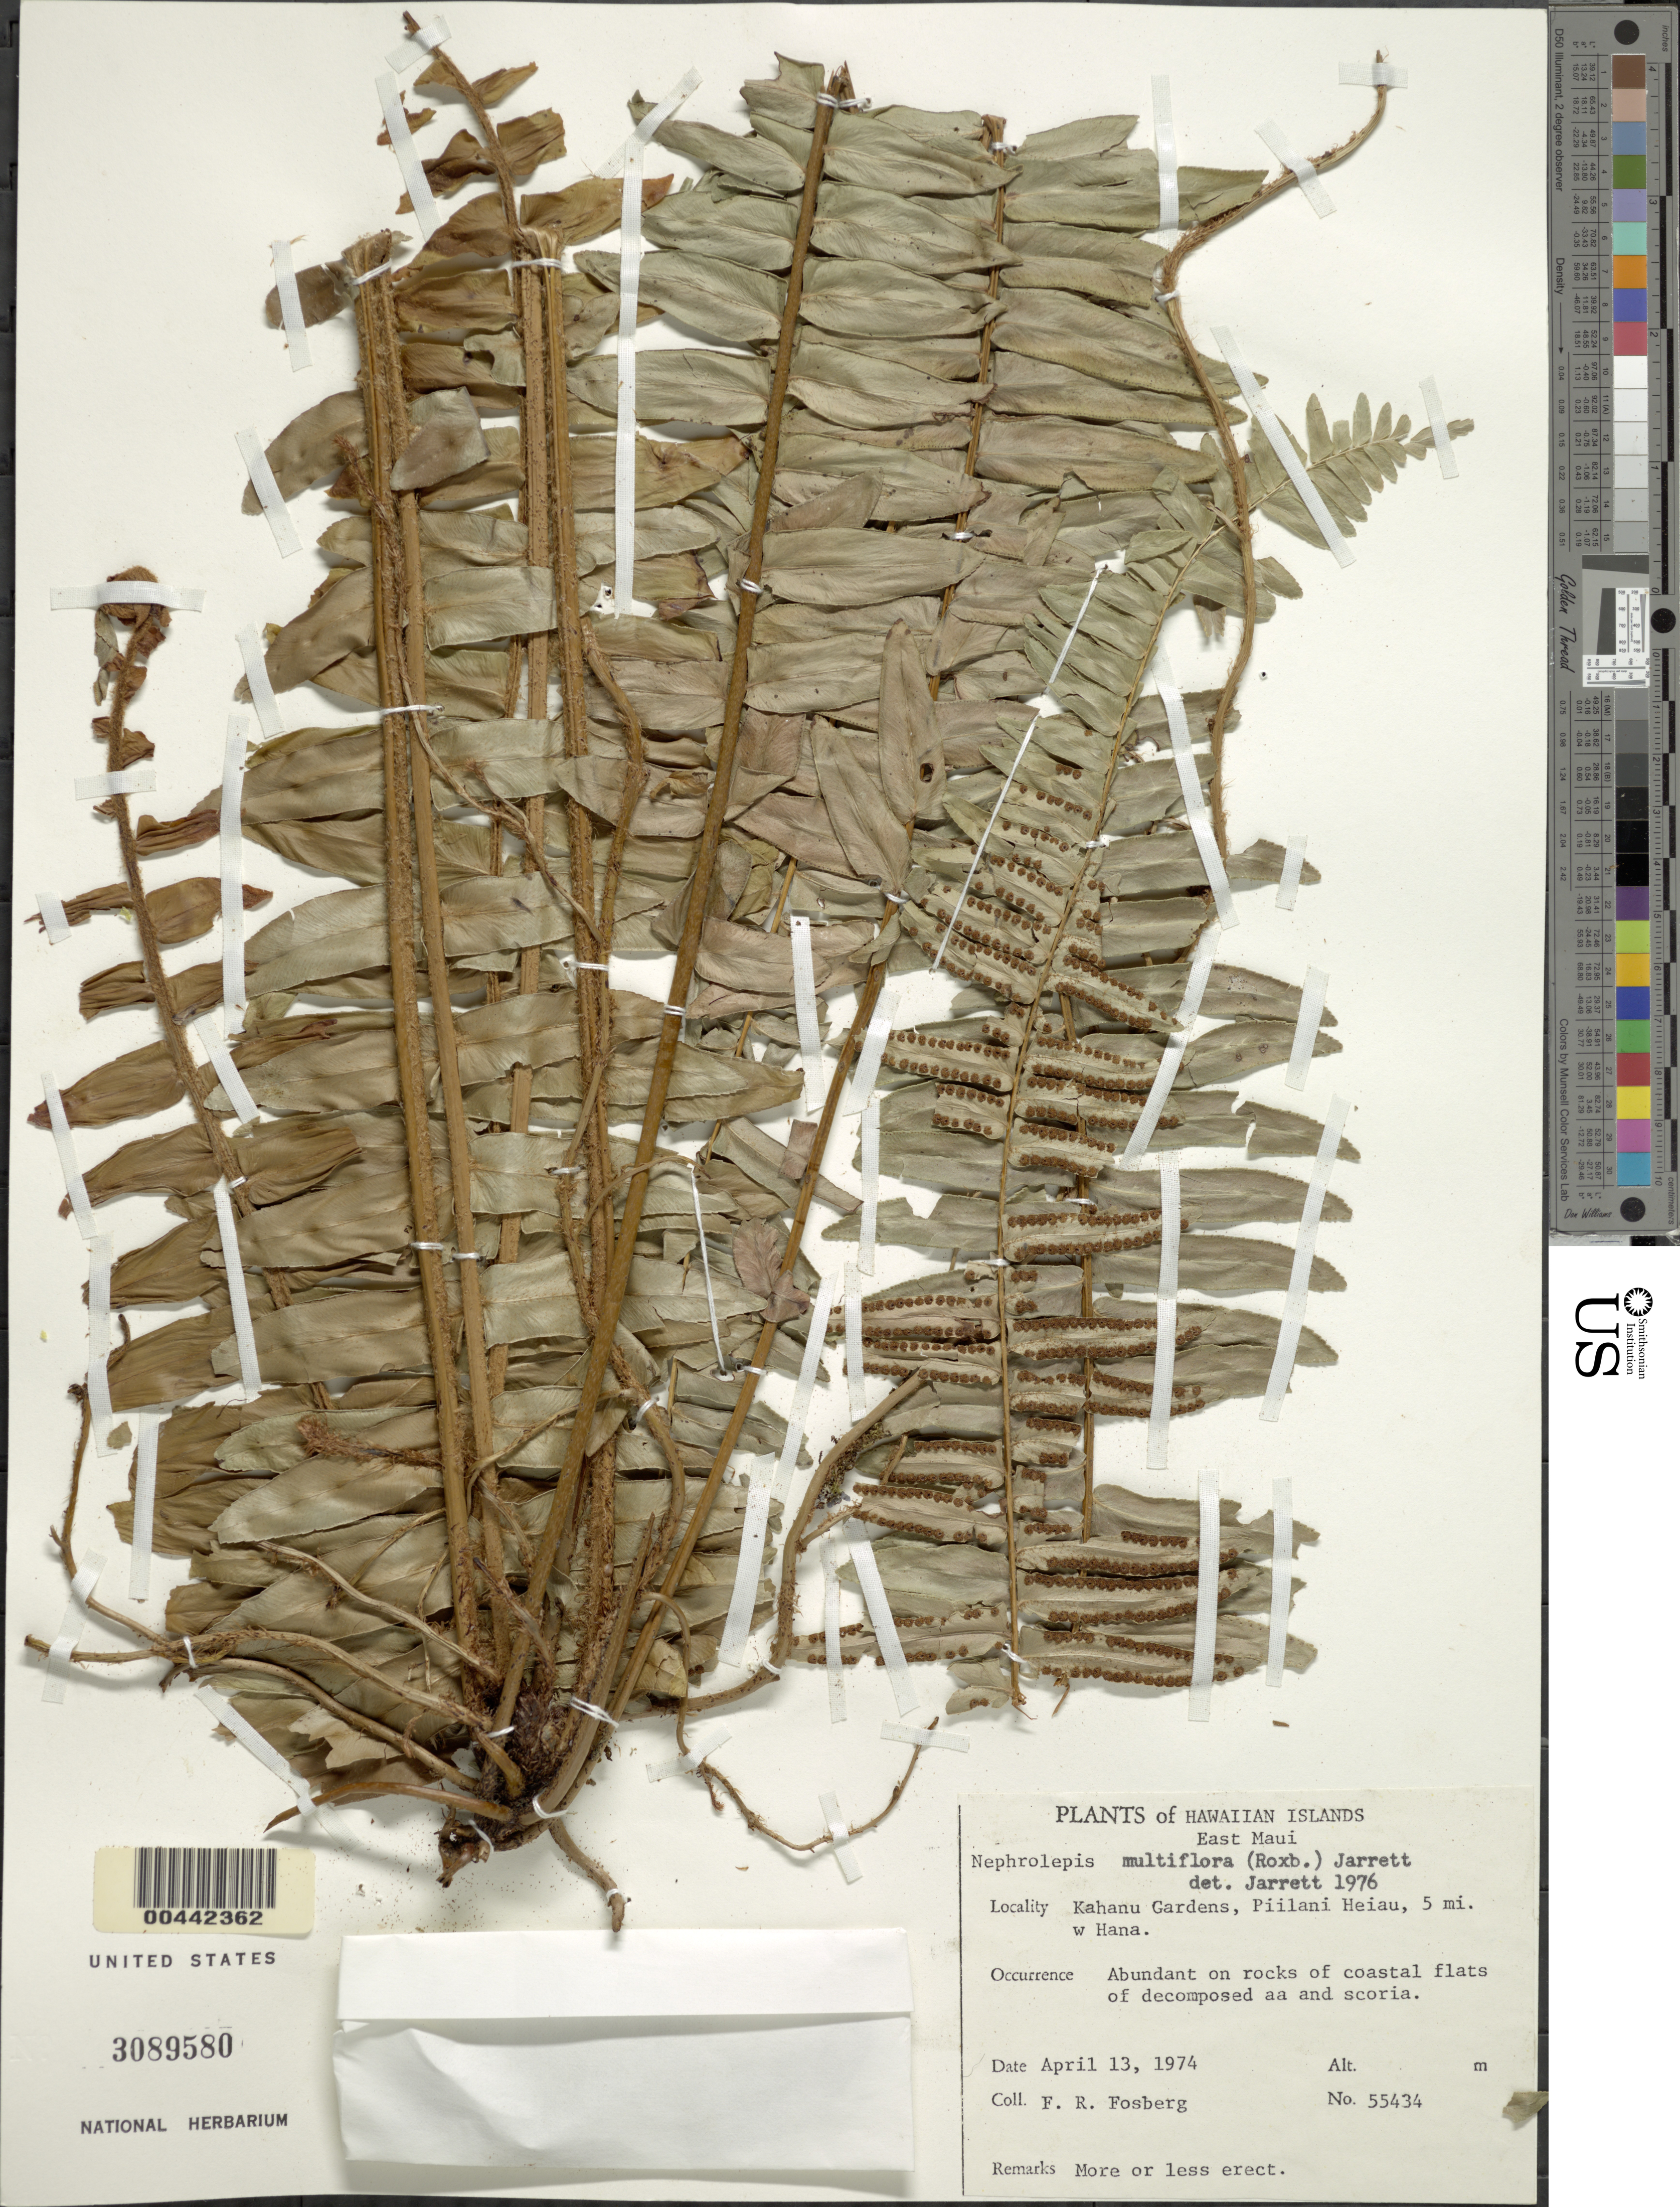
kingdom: Plantae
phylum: Tracheophyta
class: Polypodiopsida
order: Polypodiales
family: Nephrolepidaceae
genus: Nephrolepis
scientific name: Nephrolepis multiflora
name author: (Roxb.) F.M. Jarrett ex C.V. Morton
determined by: Jarrett, Frances M.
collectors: F. R. Fosberg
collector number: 55434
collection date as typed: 13 Apr 1974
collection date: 1974-04-13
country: United States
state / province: Hawaii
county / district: Maui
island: Maui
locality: Kahanu Gardens, Piilani Heiau, 5 mi W Hana, E Maui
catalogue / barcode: US 3089580